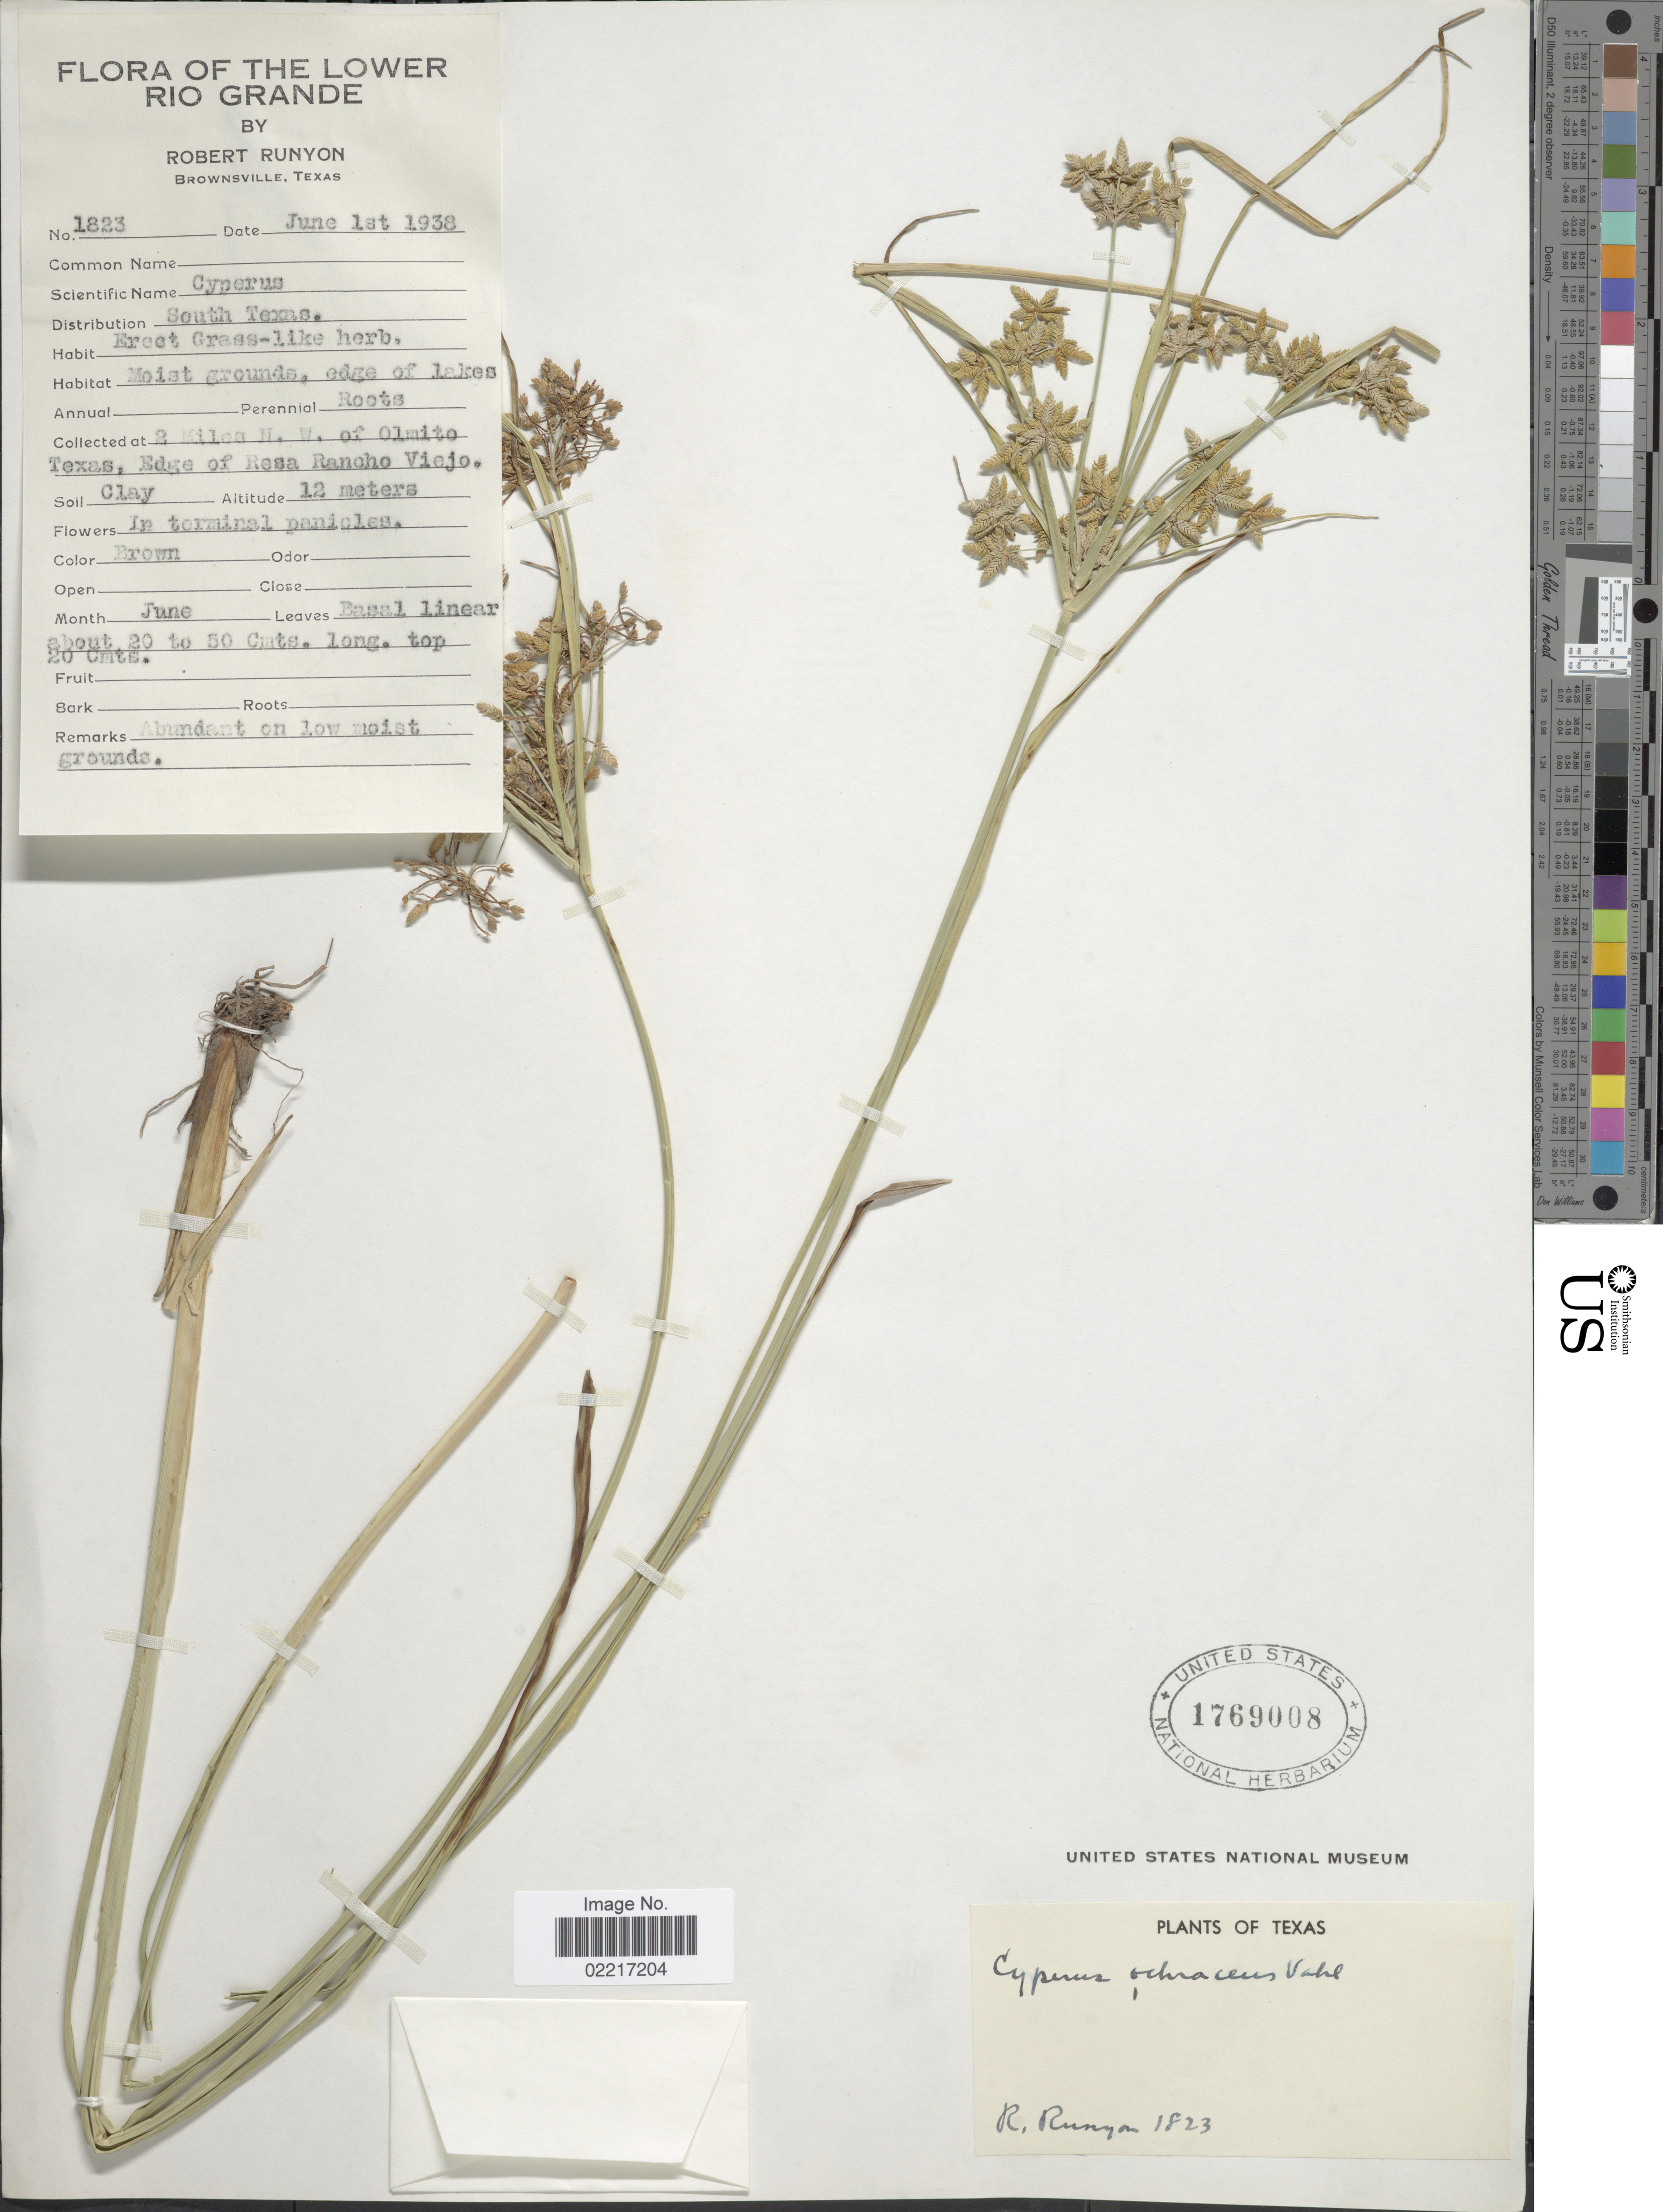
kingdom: Plantae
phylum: Tracheophyta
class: Liliopsida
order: Poales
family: Cyperaceae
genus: Cyperus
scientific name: Cyperus ochraceus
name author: Vahl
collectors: R. Runyon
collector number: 1823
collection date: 1938-06-01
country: United States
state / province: Texas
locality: Lower Rio Grande, moist grounds, edge of lakes, 2 miles N.W. of Olmito, edge of Resa Rancho Viejo, South Texas [unsure placement]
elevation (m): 12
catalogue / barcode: US 1769008